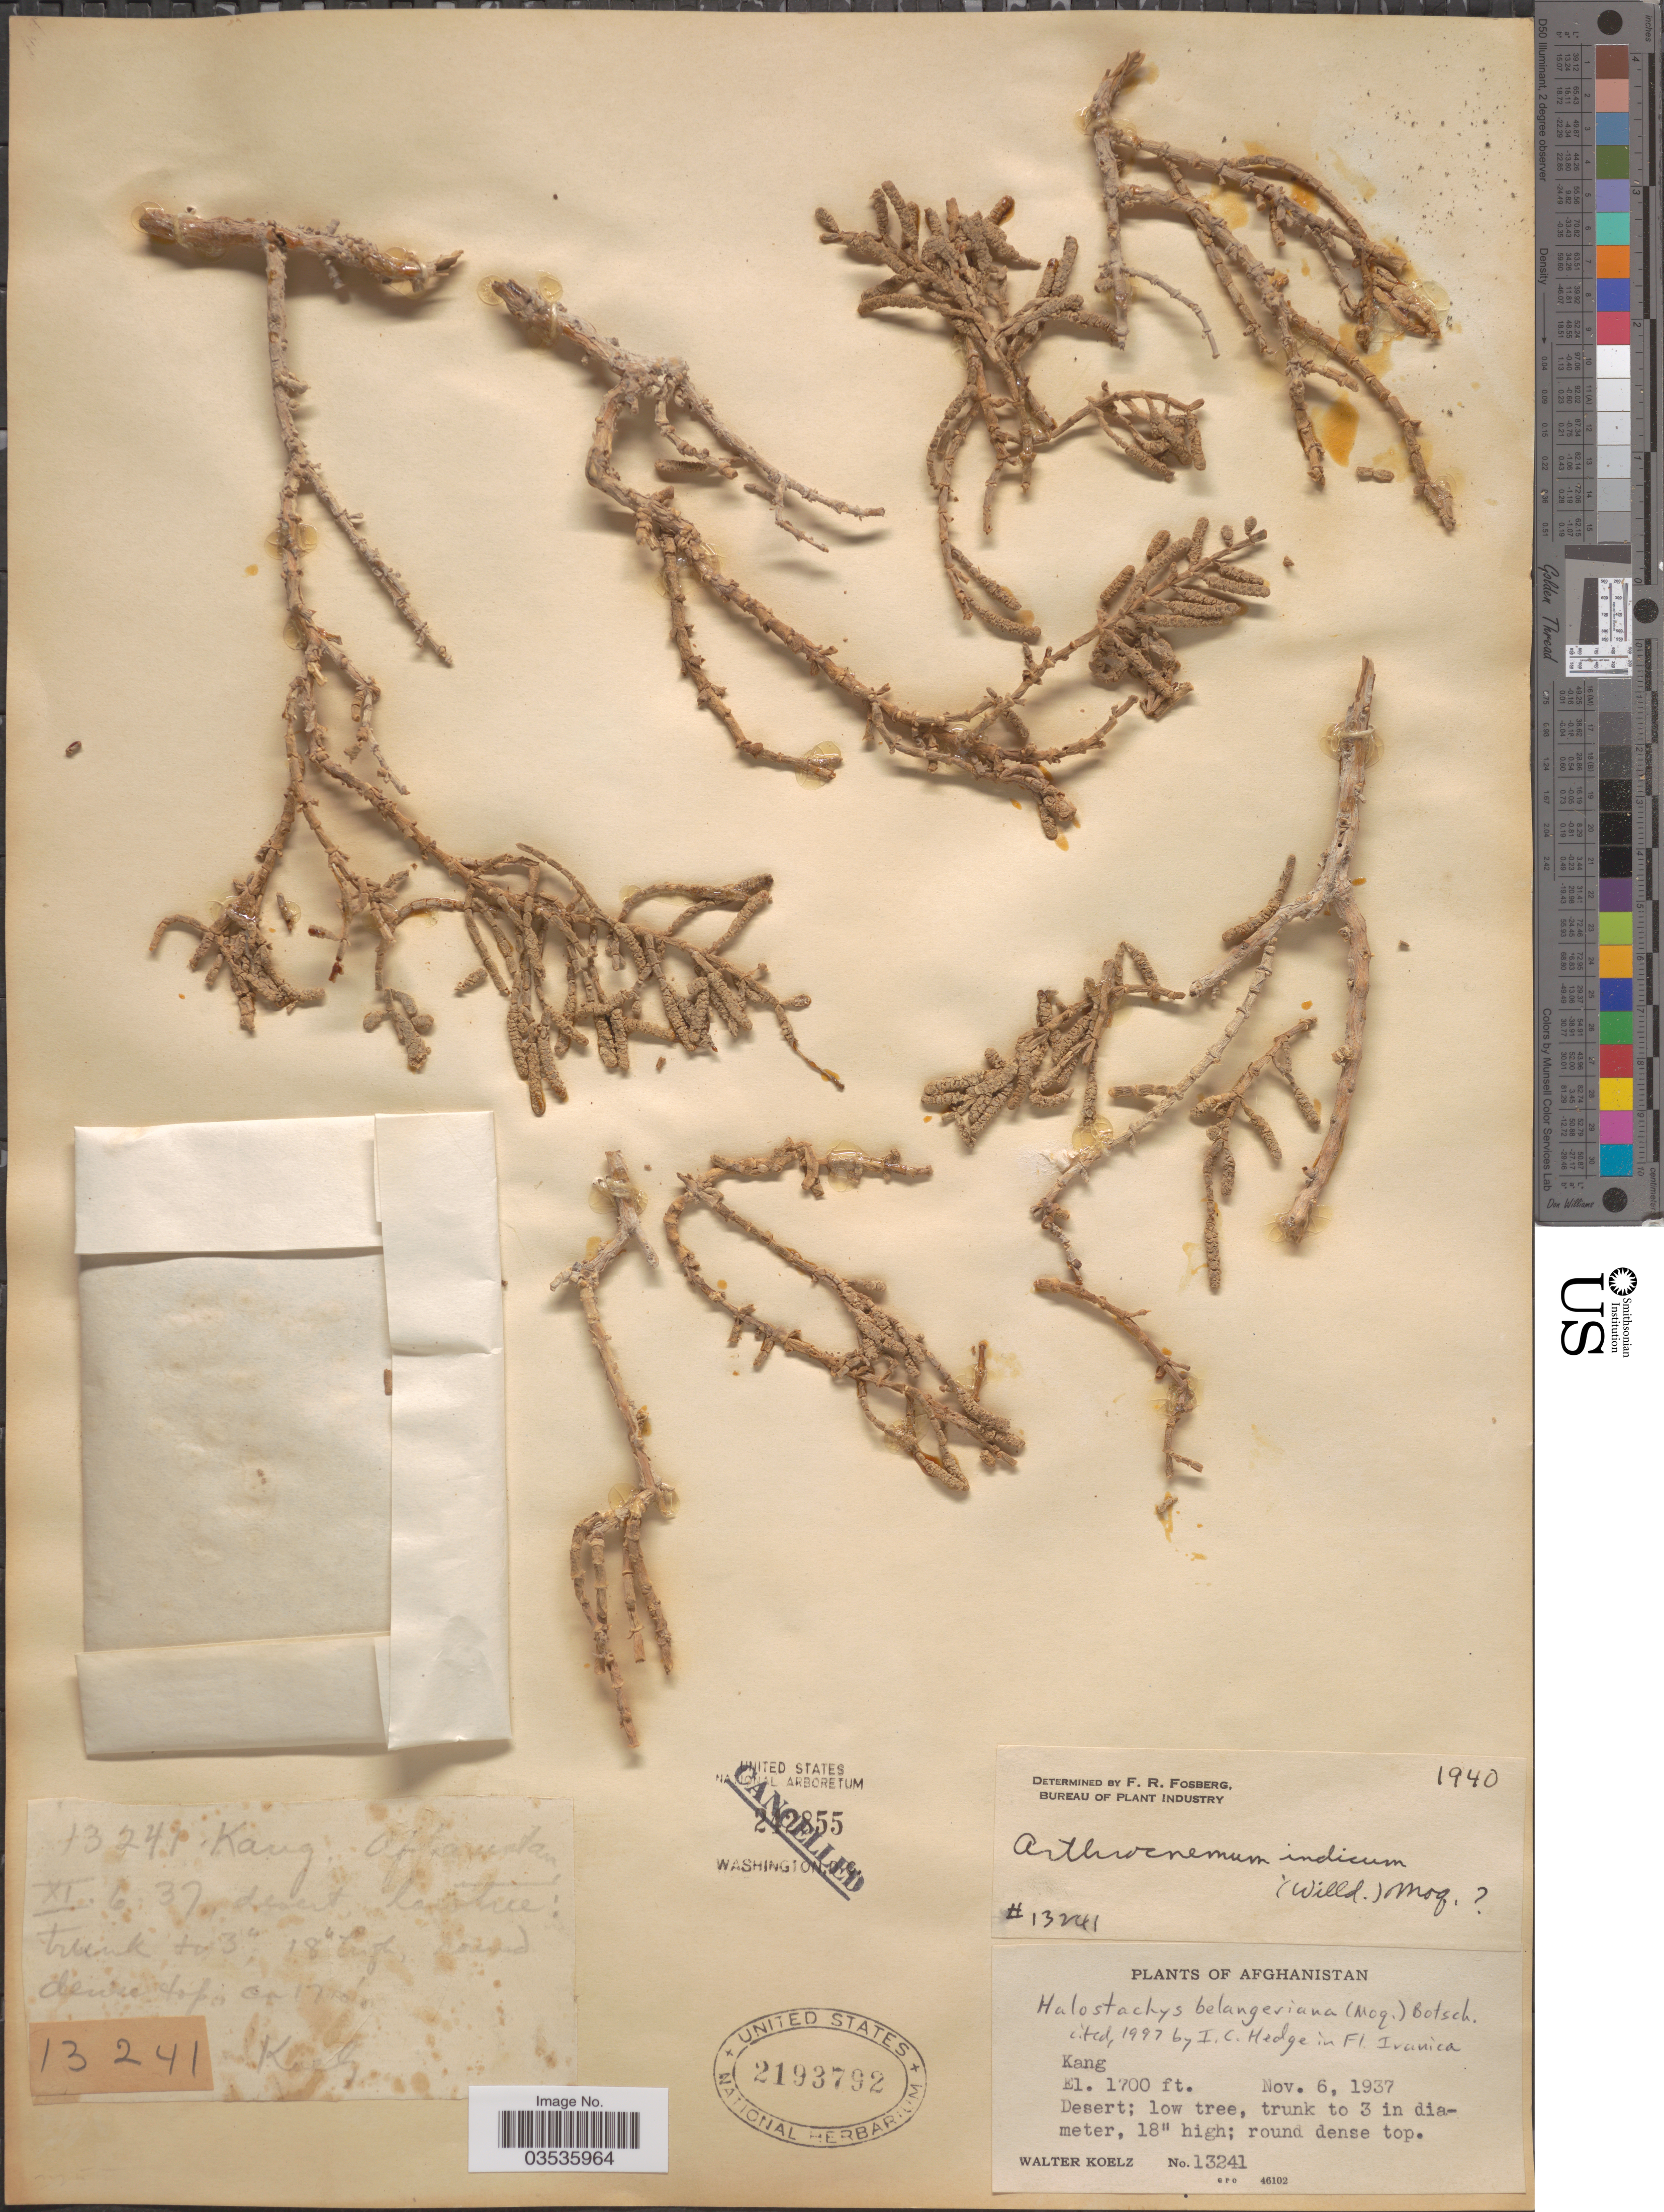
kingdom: Plantae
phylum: Tracheophyta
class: Magnoliopsida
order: Caryophyllales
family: Amaranthaceae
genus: Halostachys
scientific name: Halostachys belangeriana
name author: (Moq.) Botsch.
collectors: W. N. Koelz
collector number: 13241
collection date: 1937-11-06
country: Afghanistan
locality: Kang.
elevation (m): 518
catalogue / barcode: US 2193792